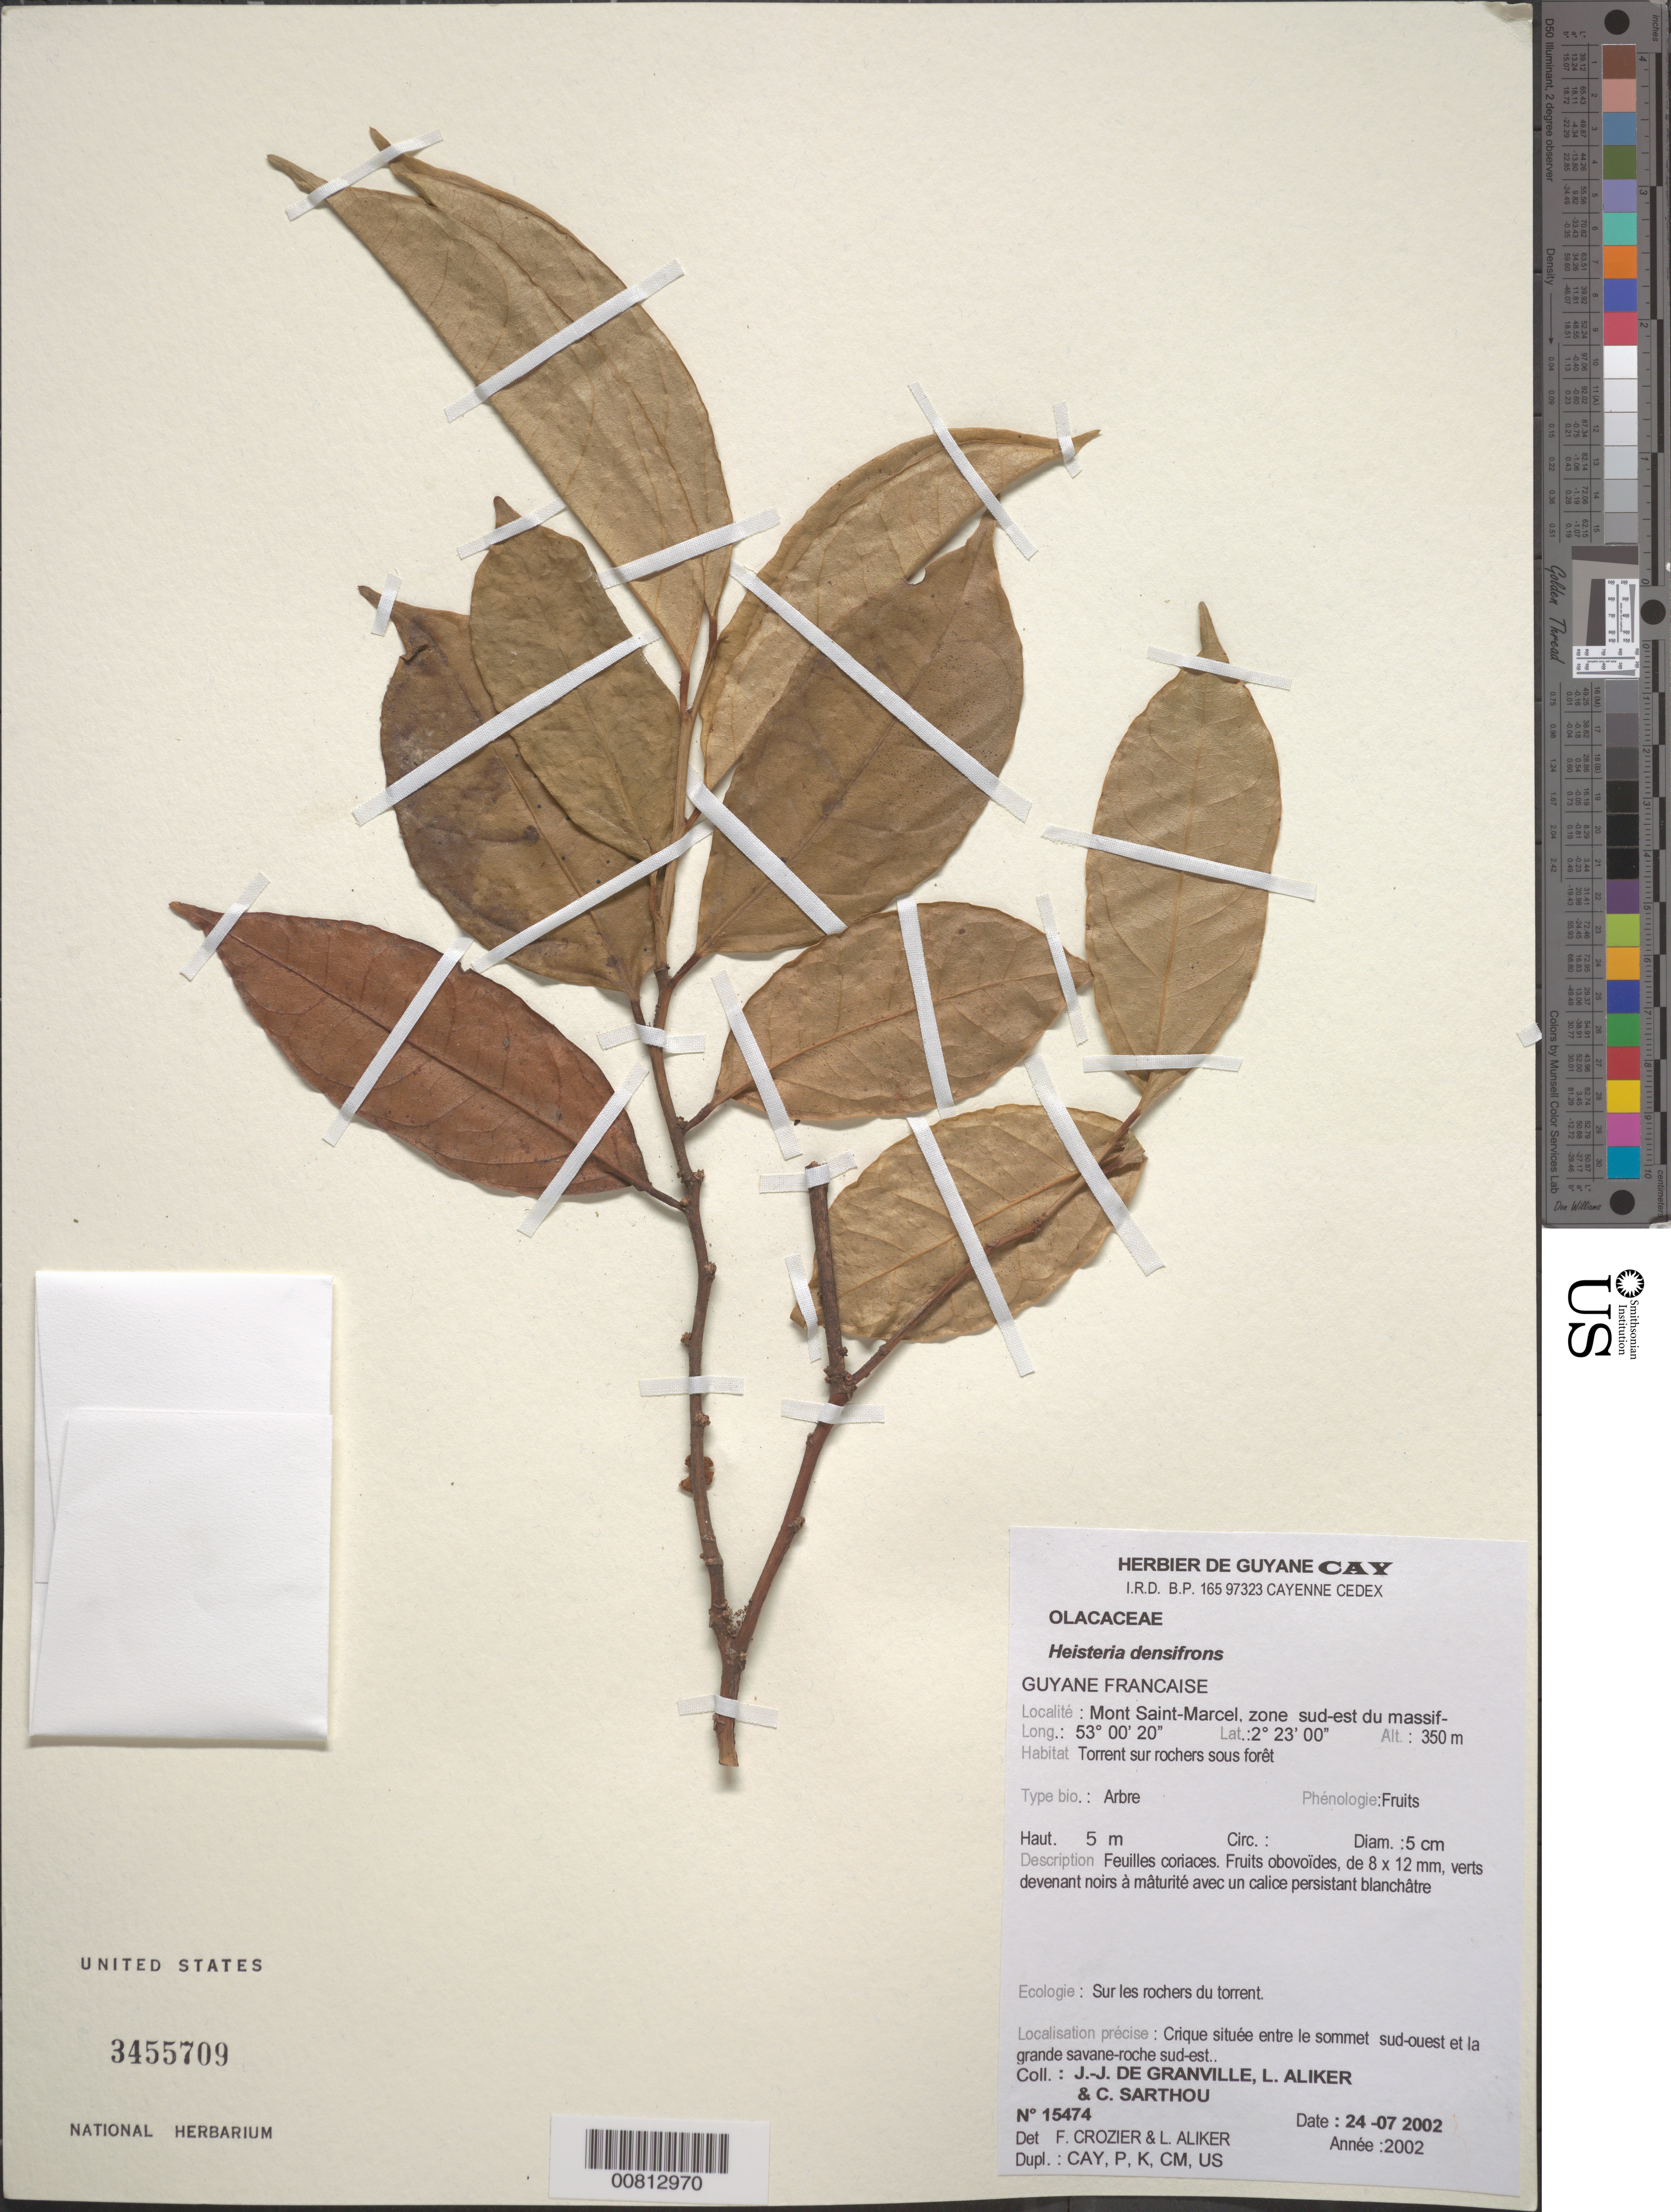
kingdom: Plantae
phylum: Tracheophyta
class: Magnoliopsida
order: Santalales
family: Erythropalaceae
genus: Heisteria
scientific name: Heisteria densifrons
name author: Engl.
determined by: Crozier, F.; Aliker, L.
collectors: J.-J. de Granville, L. Aliker & C. Sarthou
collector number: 15474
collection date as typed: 24-Jul-02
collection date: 2002-07-24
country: French Guiana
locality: Mont Saint-Marcel, zone Sud-Est du massif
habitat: Torrent sur rochers sous forêt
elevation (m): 350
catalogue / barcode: US 3455709